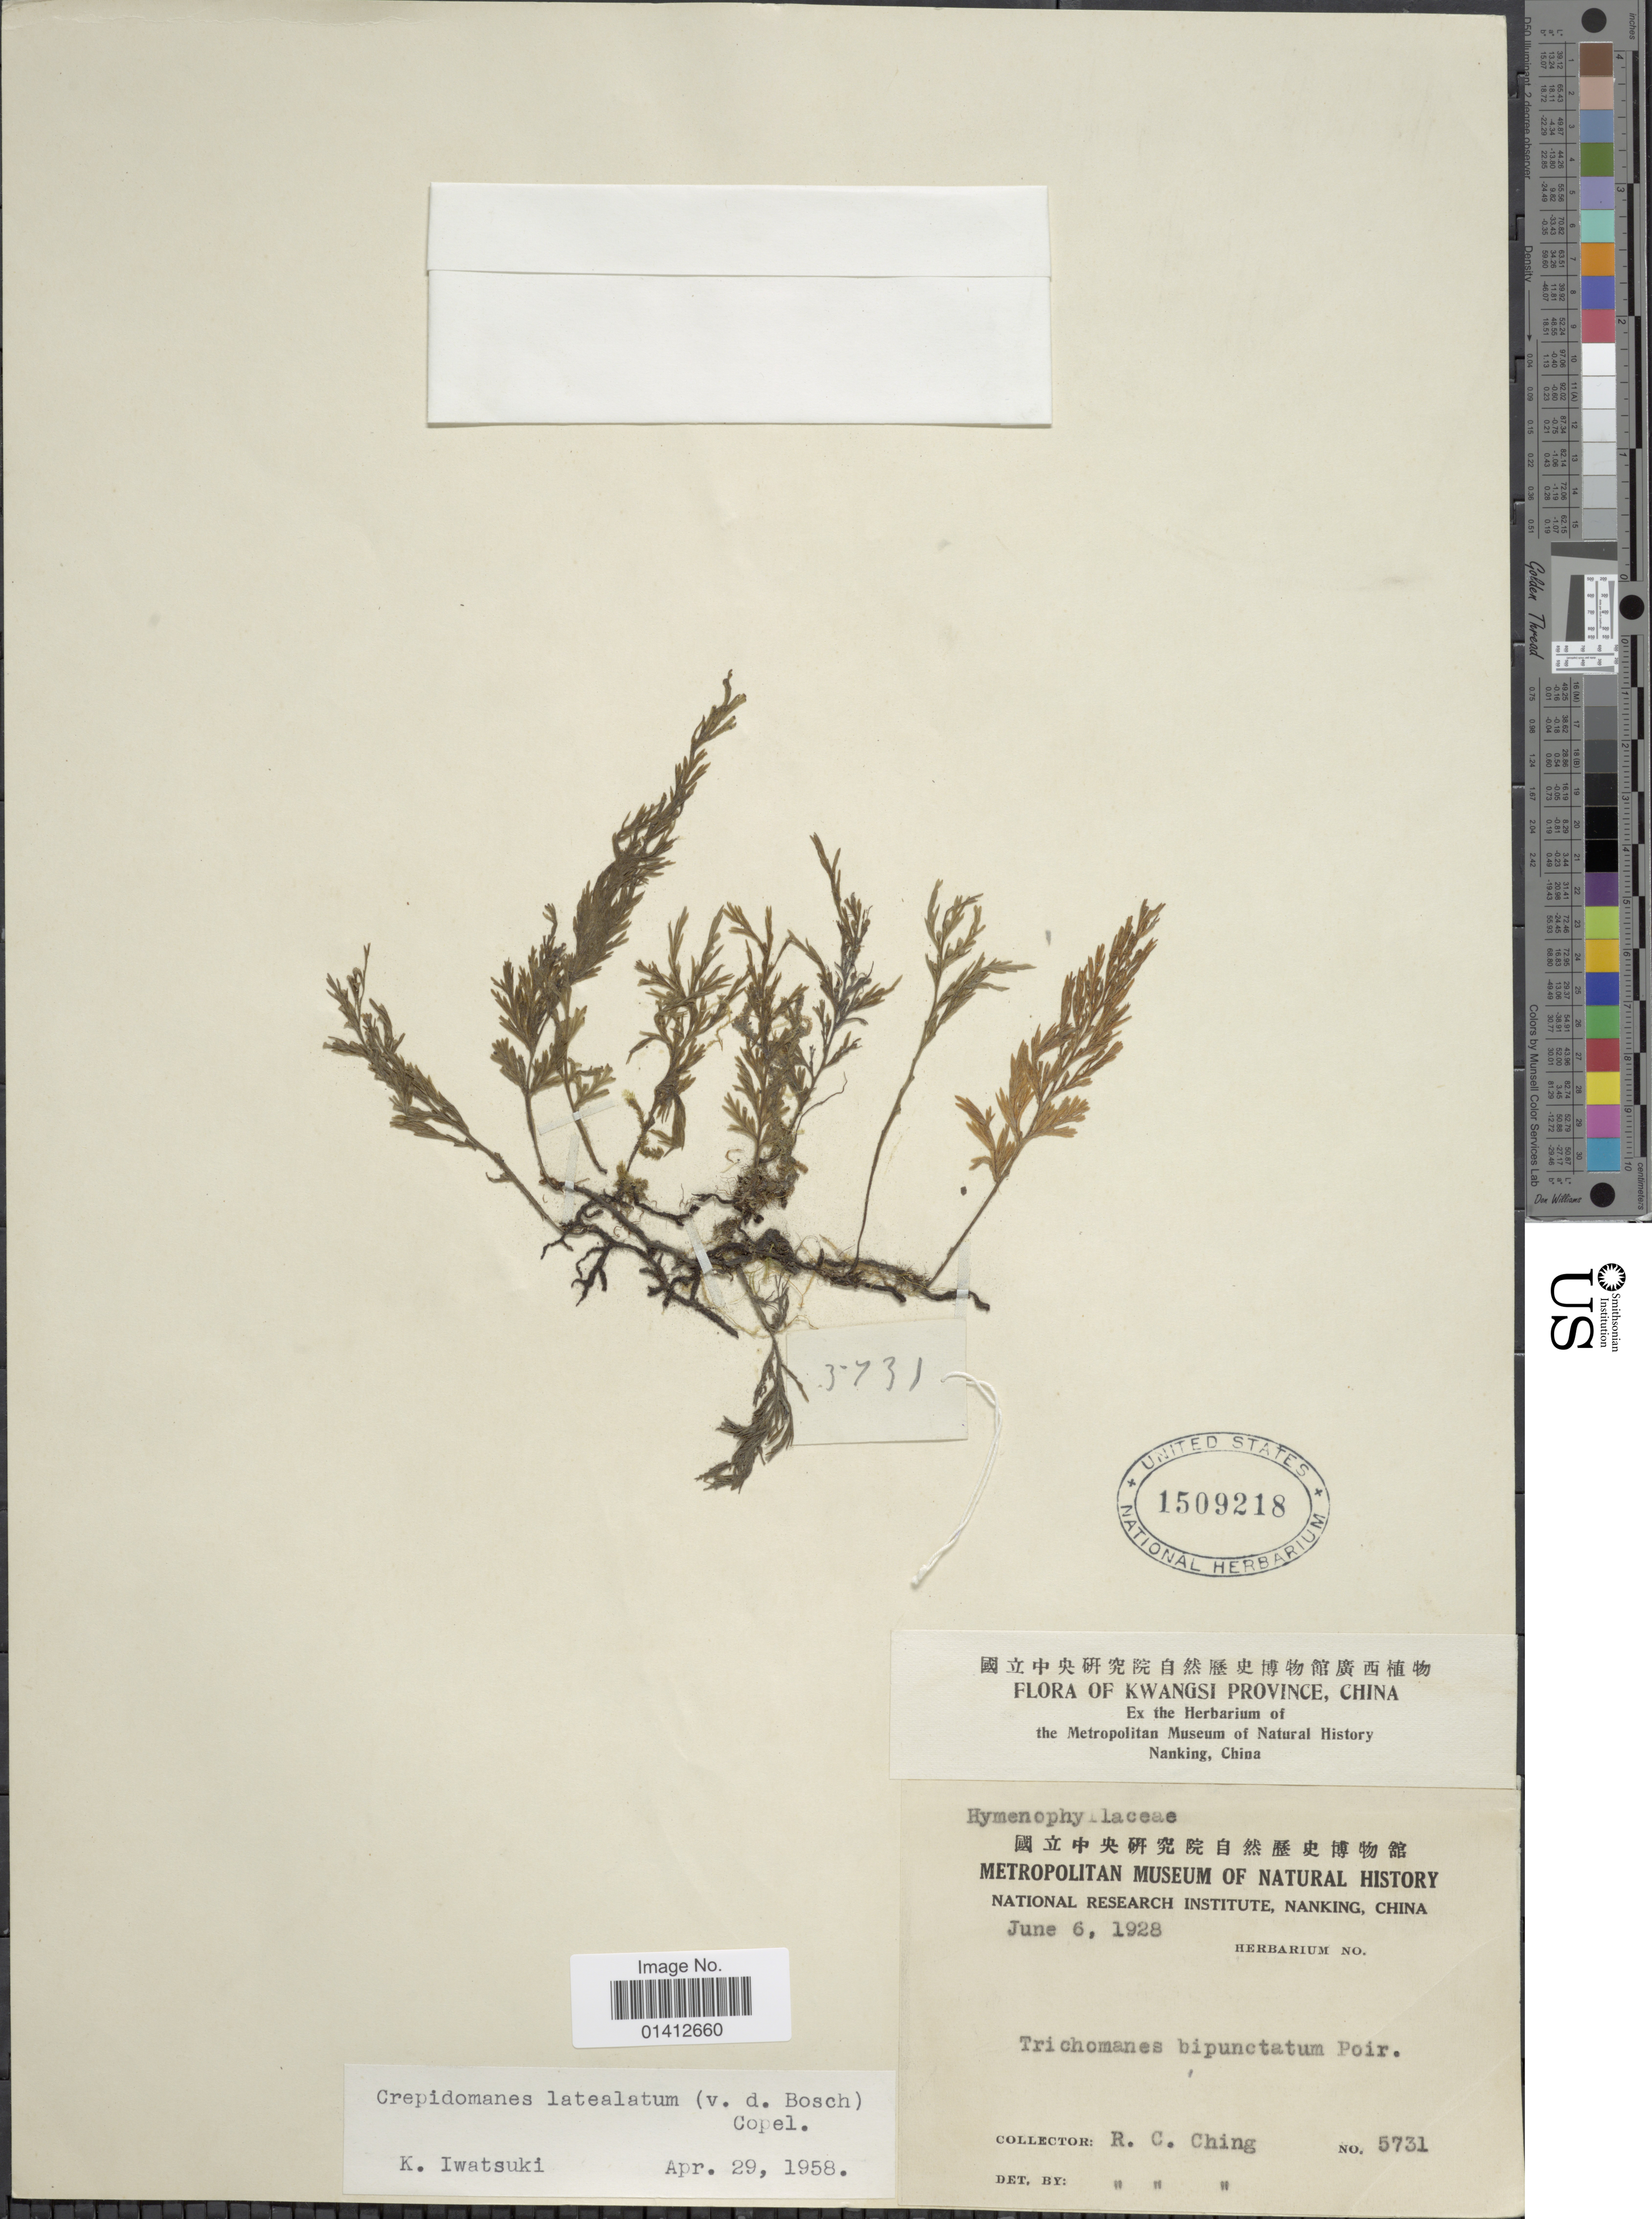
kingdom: Plantae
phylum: Tracheophyta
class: Polypodiopsida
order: Hymenophyllales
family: Hymenophyllaceae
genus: Crepidomanes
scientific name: Crepidomanes latealatum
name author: (Bosch) Copel.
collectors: R. C. Ching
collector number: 5731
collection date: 1928-06-06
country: China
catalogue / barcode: US 1509218